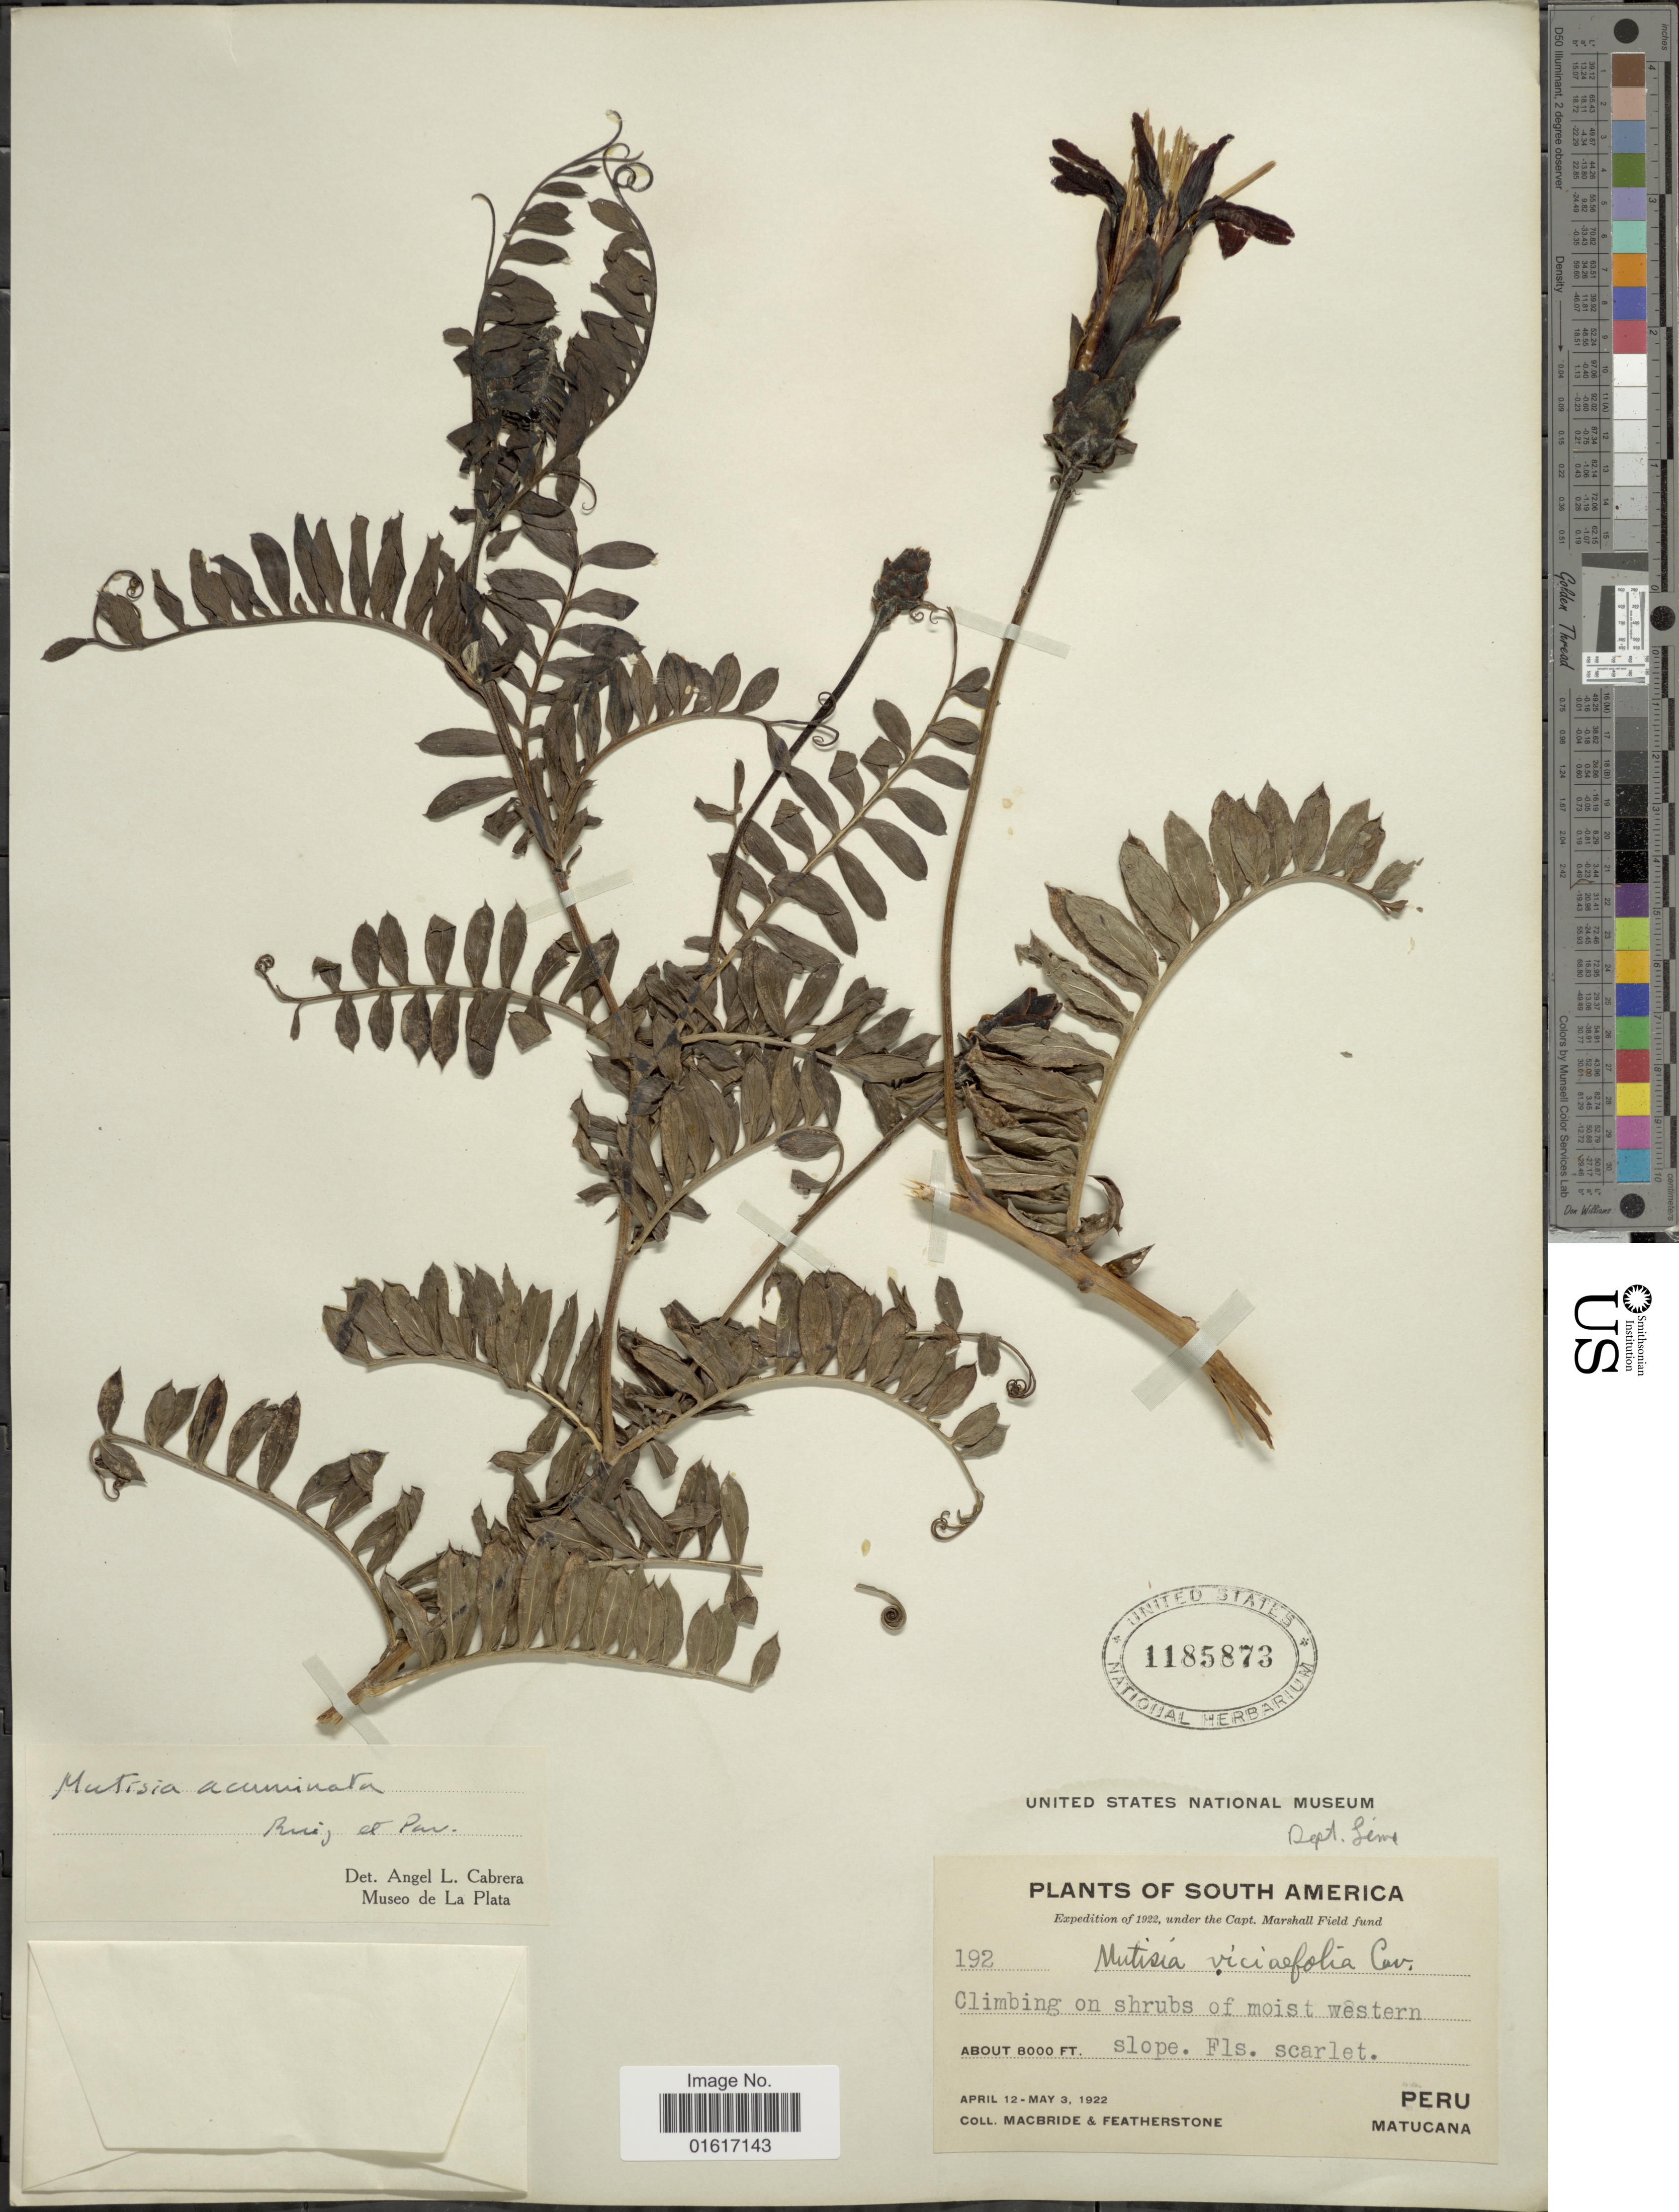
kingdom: Plantae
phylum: Tracheophyta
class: Magnoliopsida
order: Asterales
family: Asteraceae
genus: Mutisia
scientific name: Mutisia acuminata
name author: Ruiz & Pav.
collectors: Macbride, -- & -. Featherstone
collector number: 192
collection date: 1922-04-12/1922-05-03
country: Peru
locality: Matucana. slope. Fls. scarlet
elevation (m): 2438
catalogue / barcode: US 1185873